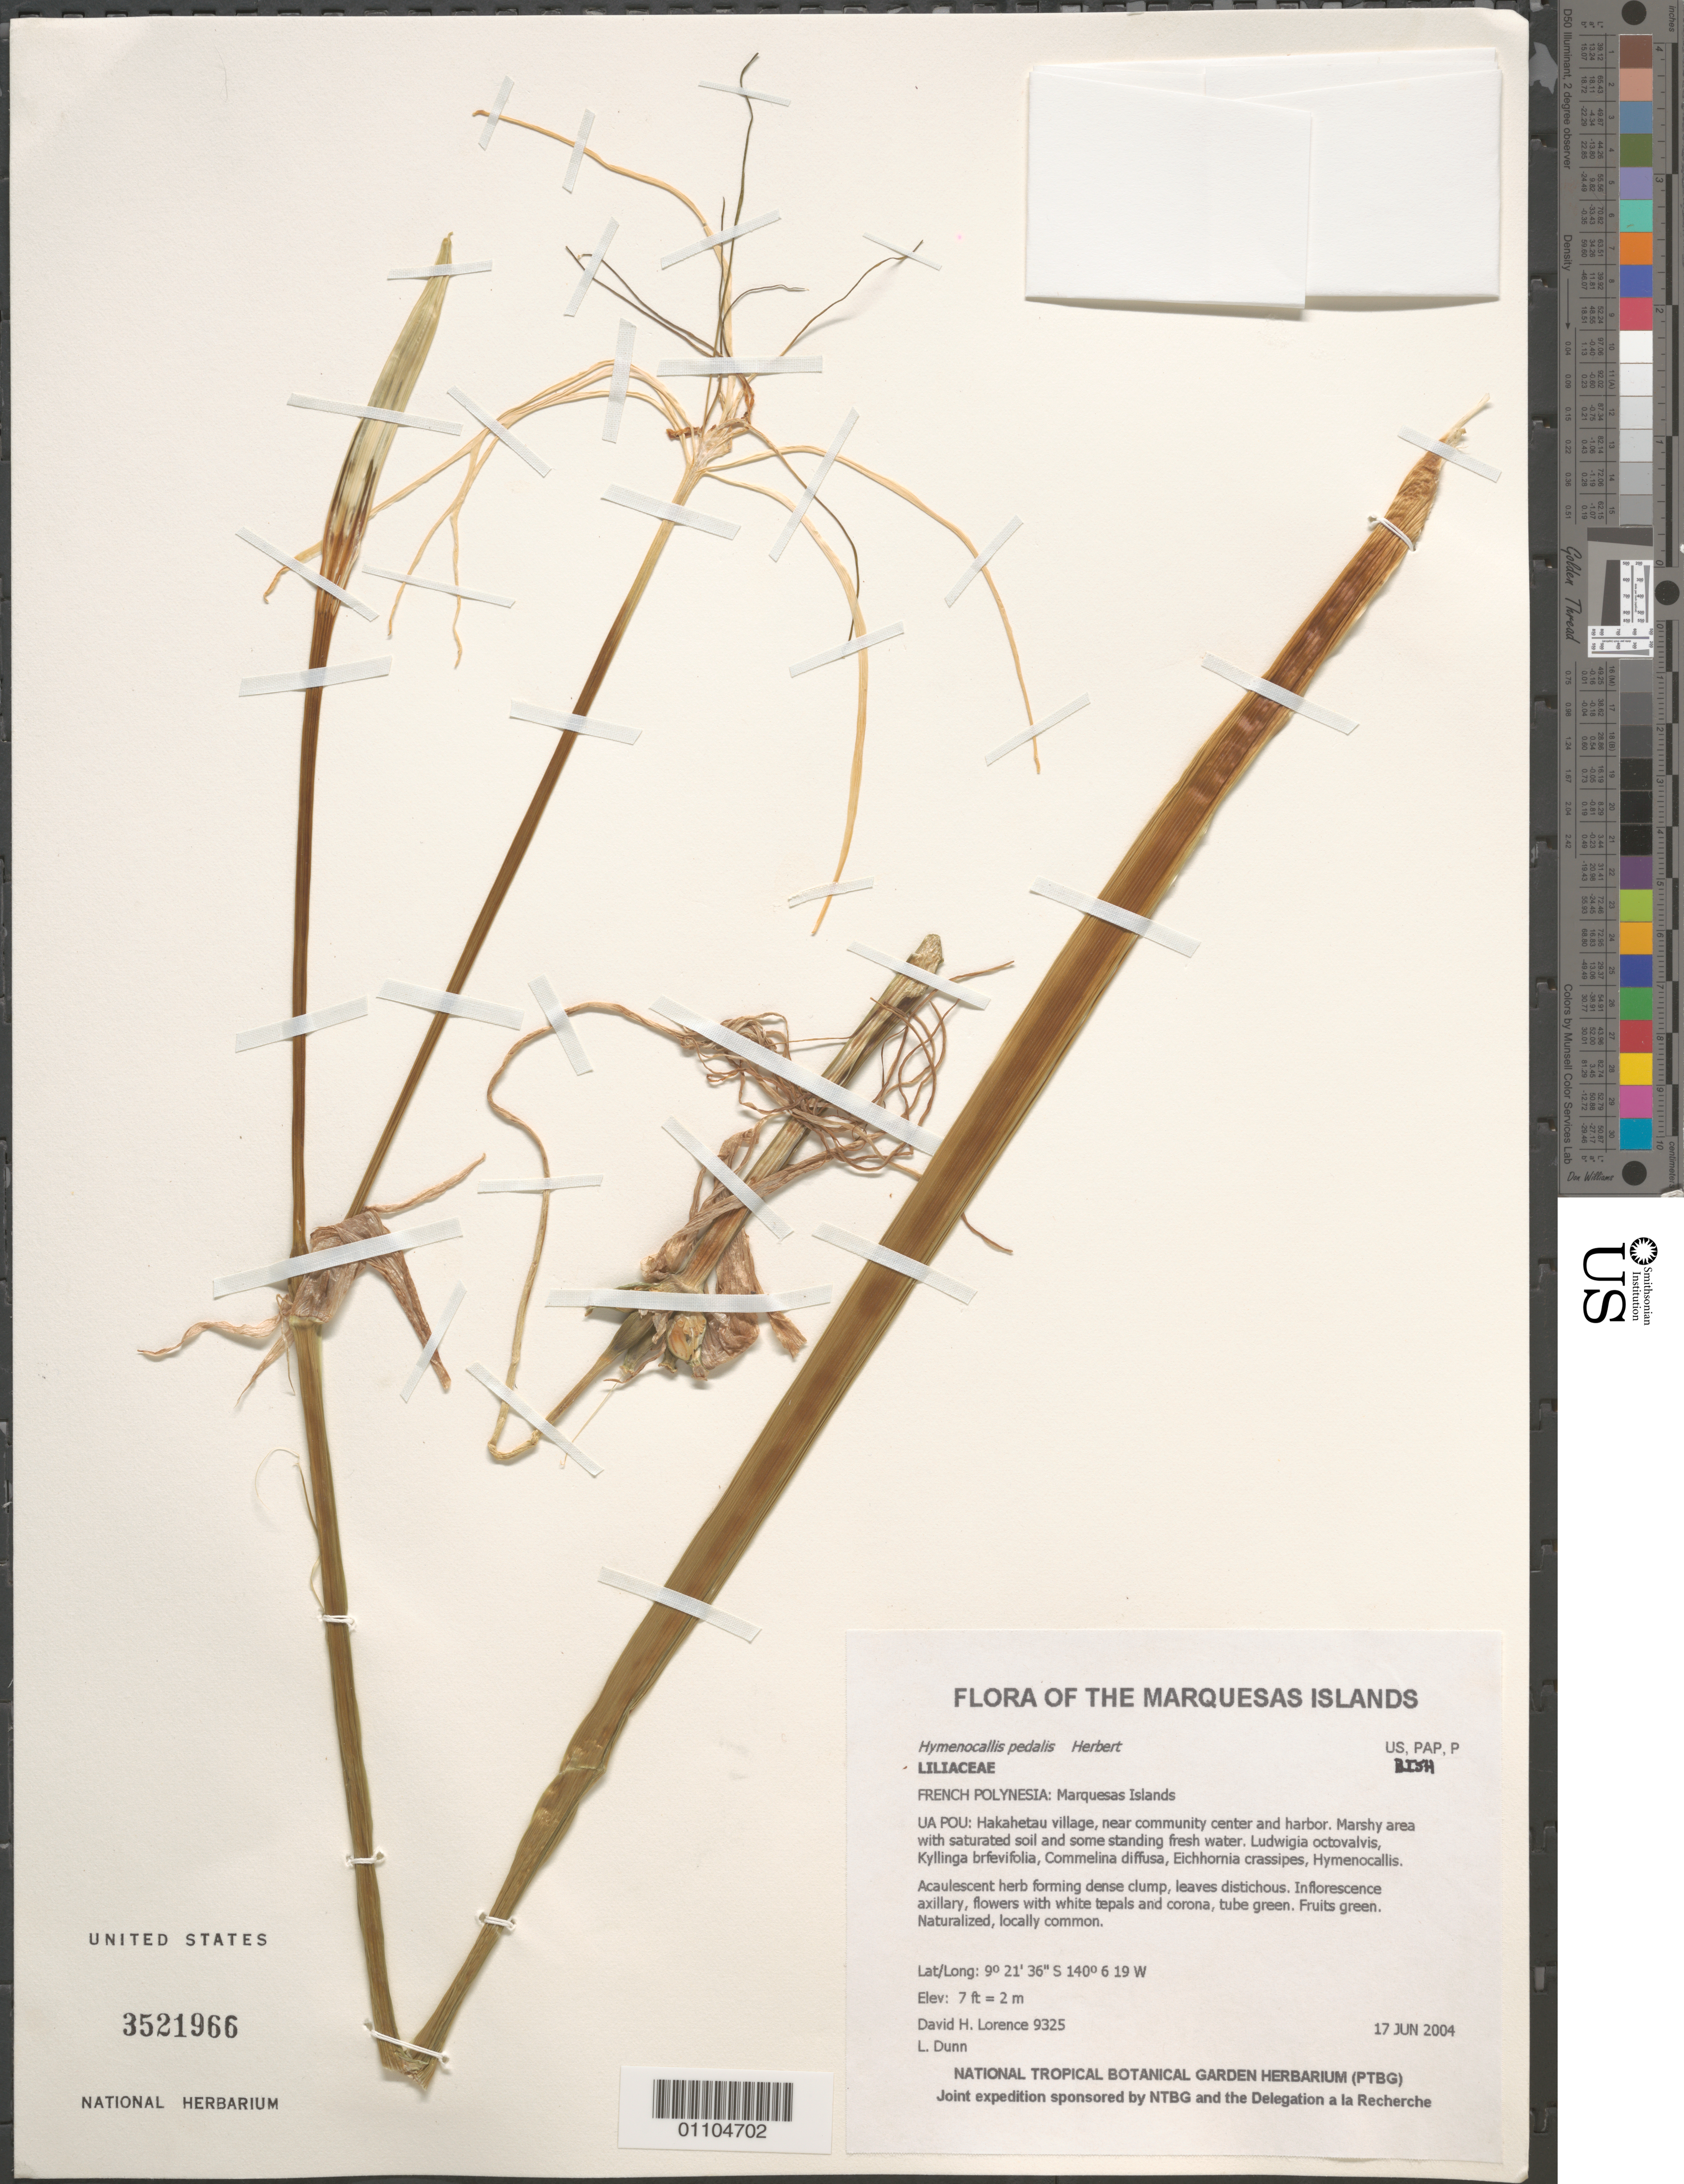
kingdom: Plantae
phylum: Tracheophyta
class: Liliopsida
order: Asparagales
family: Amaryllidaceae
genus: Hymenocallis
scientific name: Hymenocallis pedalis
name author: Herb.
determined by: Lorence, David H., (PTBG), National Tropical Botanical Garden (UNITED STATES)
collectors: D. Lorence & L. Dunn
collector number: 9325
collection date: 2004-06-17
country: French Polynesia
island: Ua Pou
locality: Hakahetau village, near community center and harbor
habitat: Marshy area with saturated soil and some standing fresh water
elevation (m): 2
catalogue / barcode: US 3521966